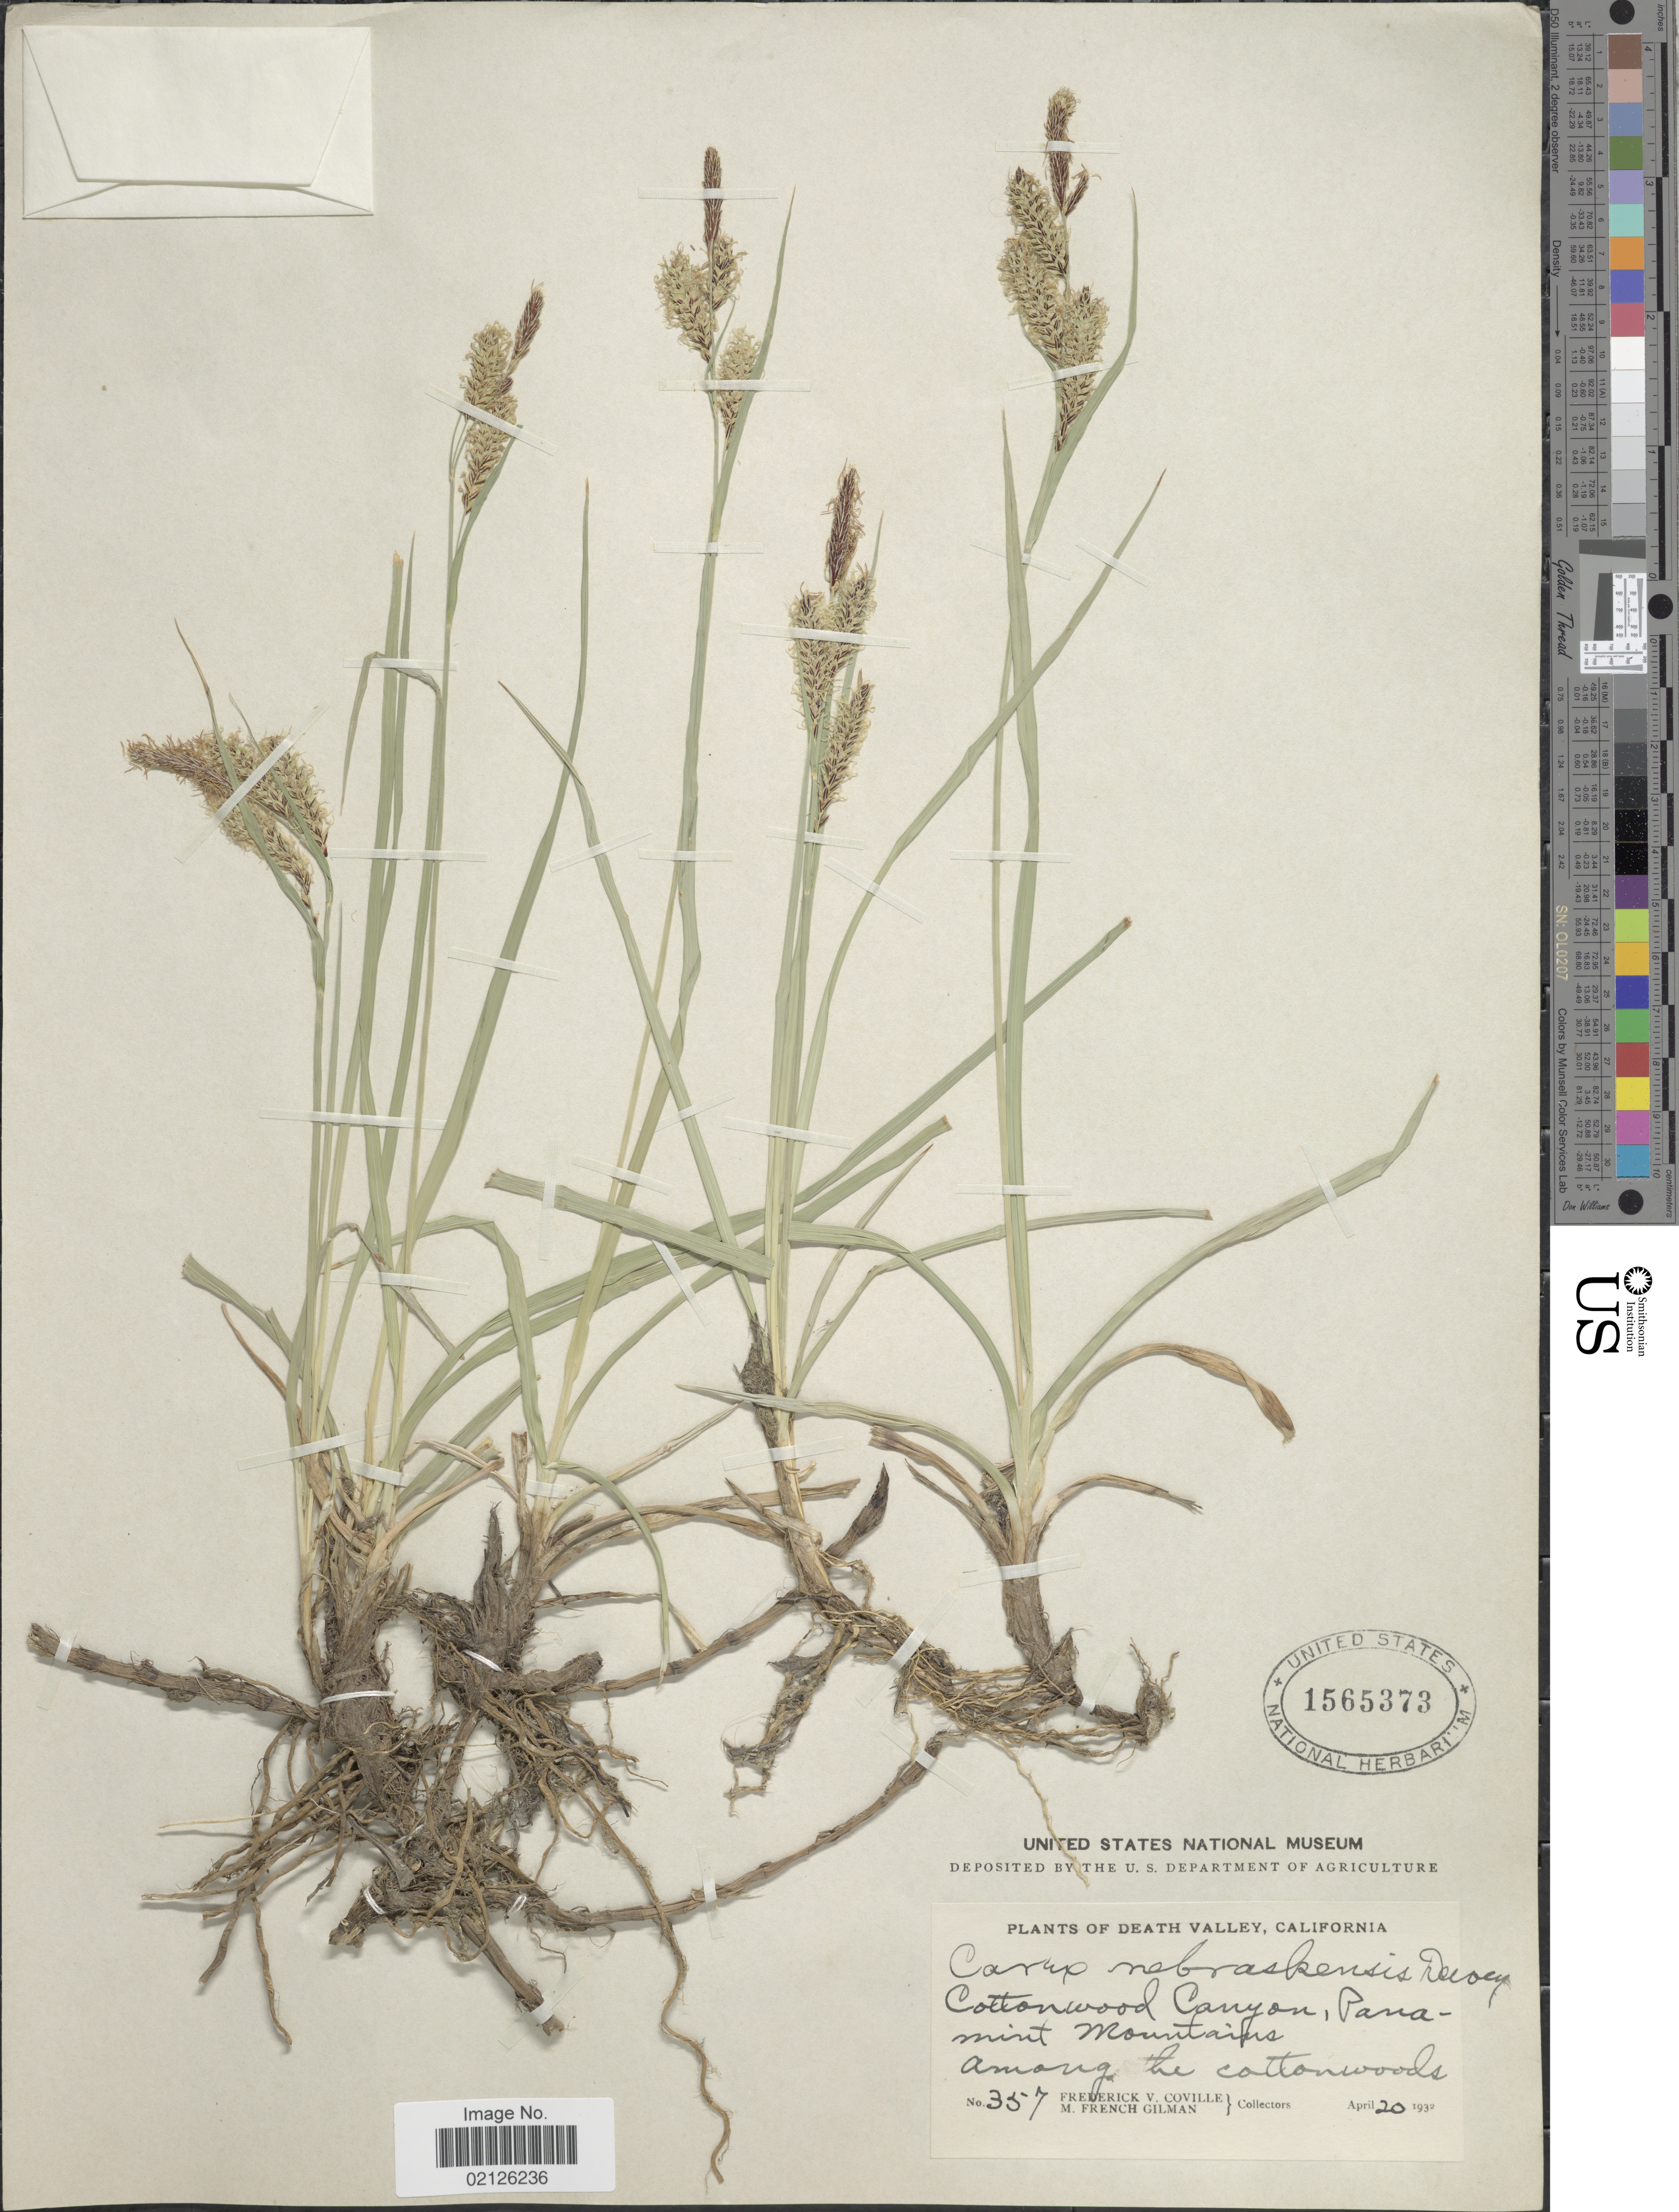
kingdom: Plantae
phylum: Tracheophyta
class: Liliopsida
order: Poales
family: Cyperaceae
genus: Carex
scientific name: Carex nebrascensis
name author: Dewey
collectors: F. V. Coville & M. F. Gilman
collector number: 357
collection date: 1932-04-20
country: United States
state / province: California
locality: Death Valley, Cottonwood Canyon, Panamint Mountains, Among the cottonwoods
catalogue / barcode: US 1565373